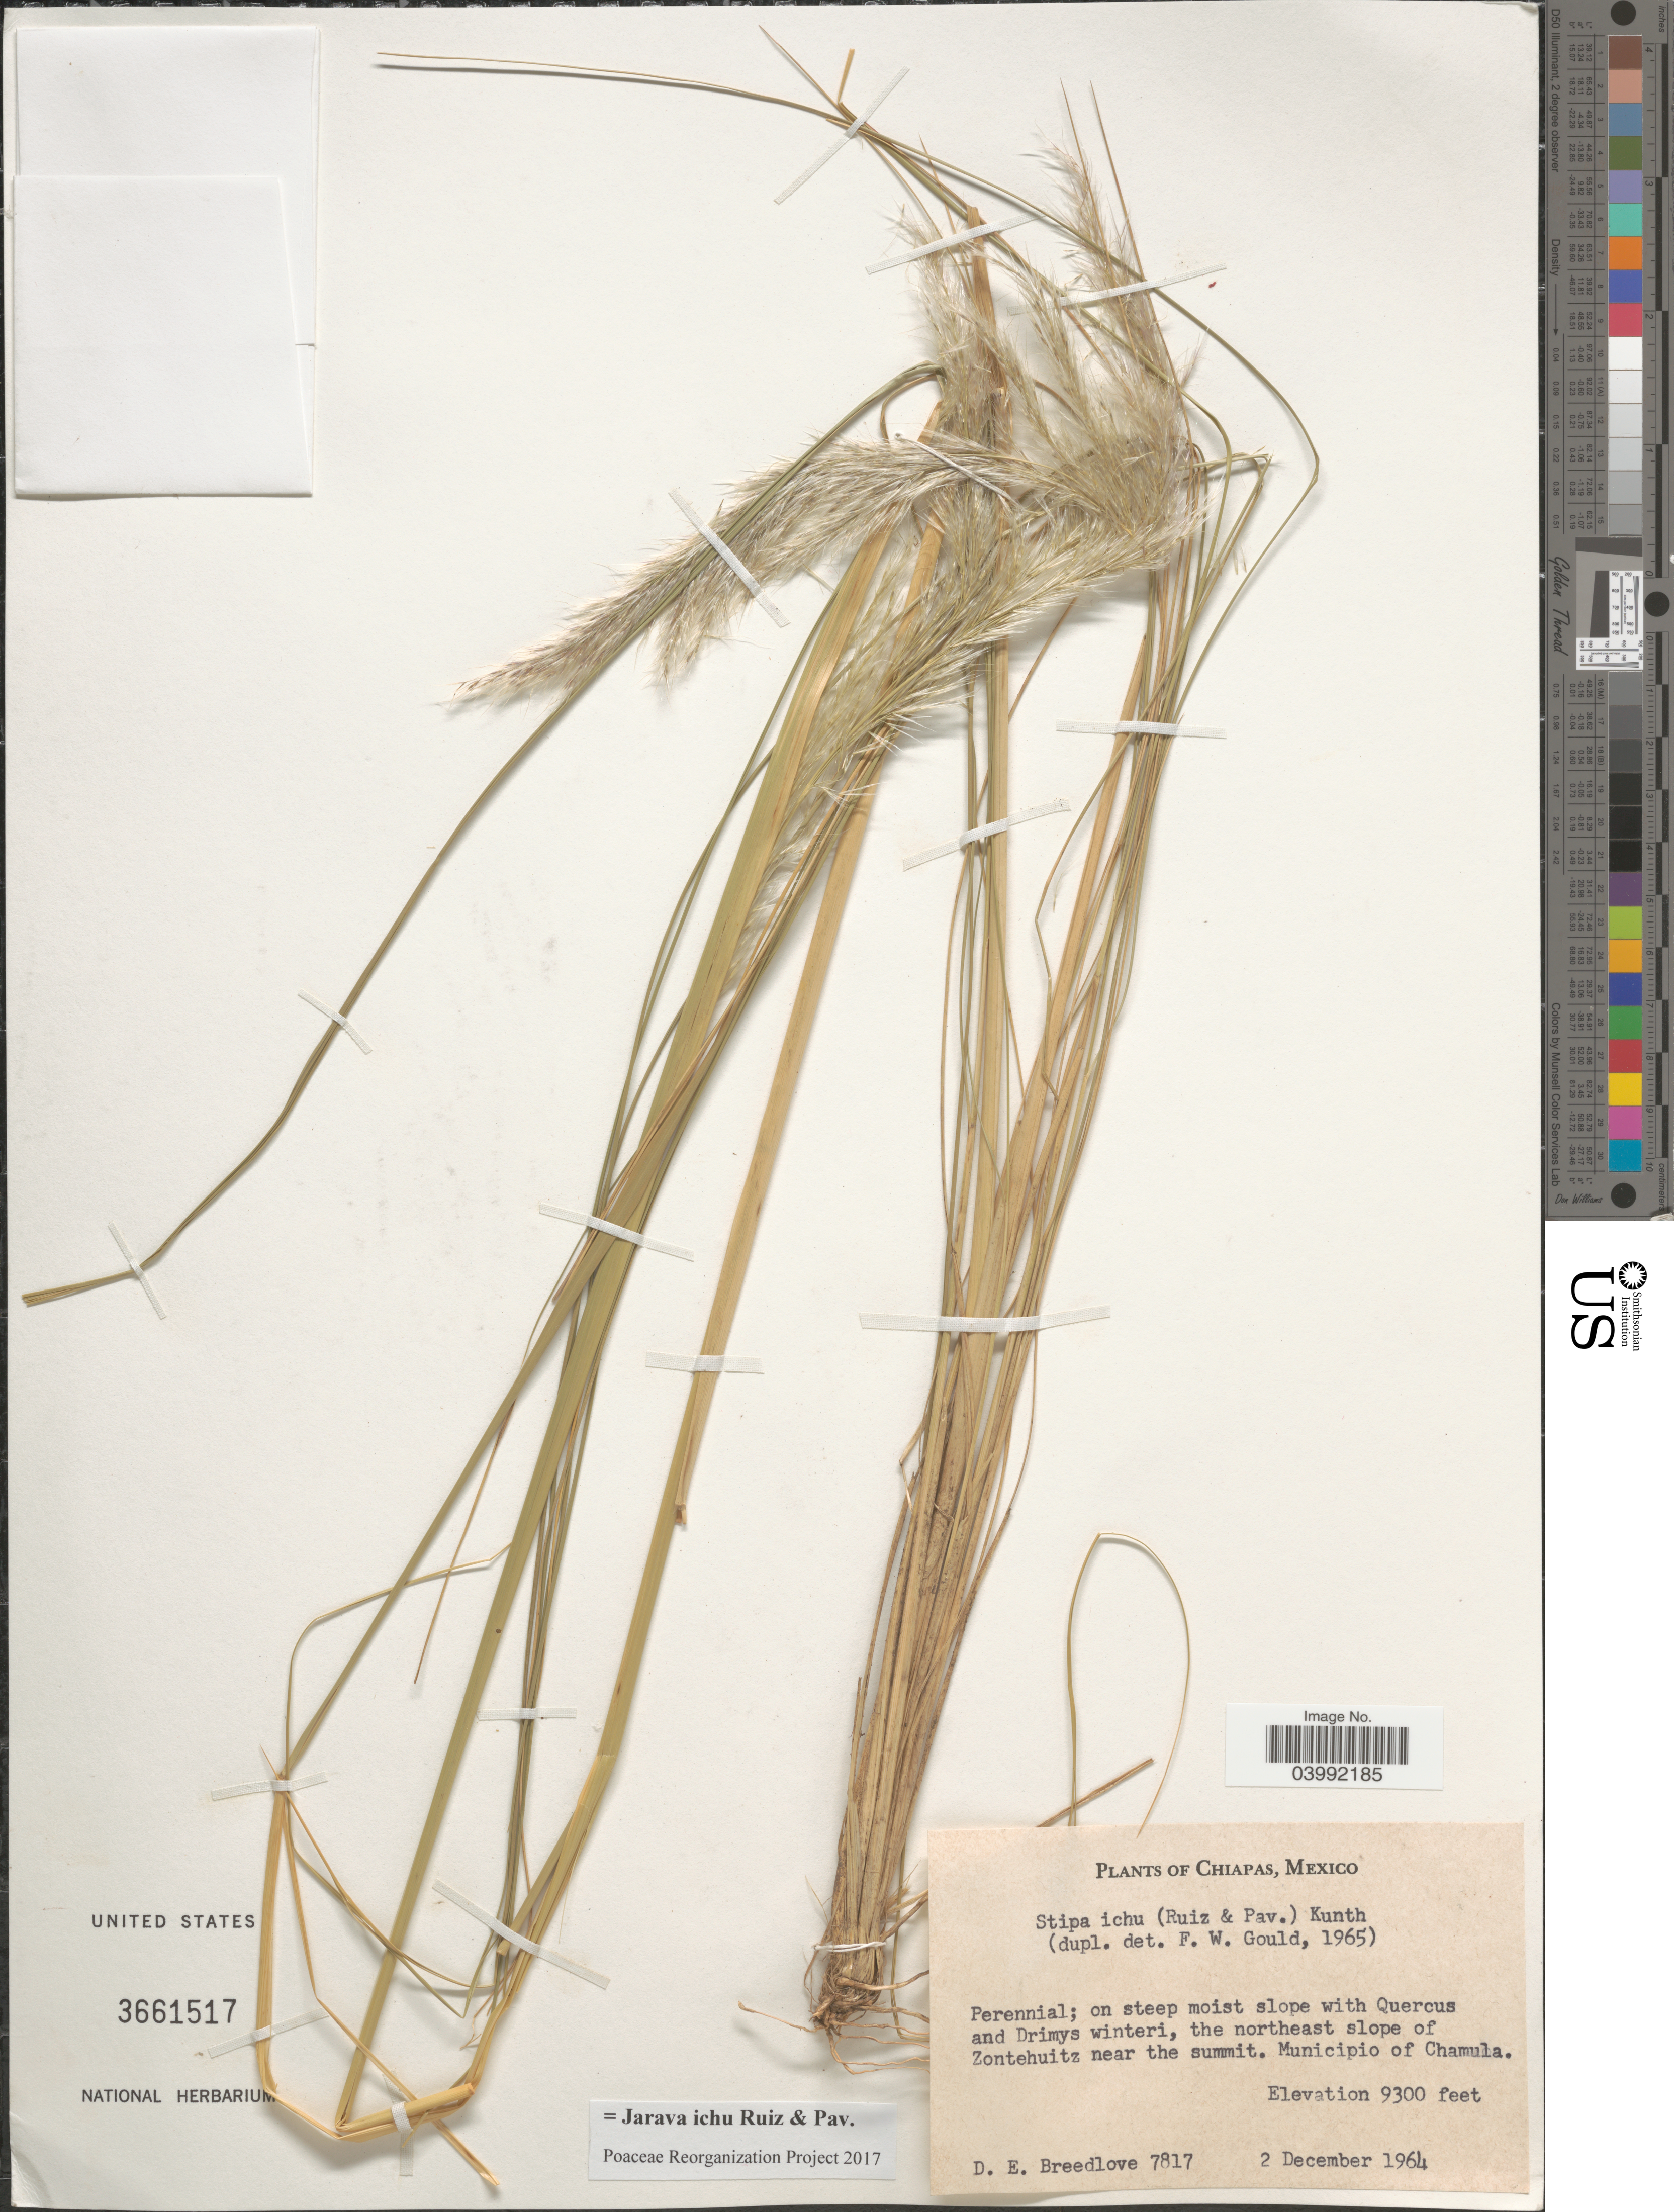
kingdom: Plantae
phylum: Tracheophyta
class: Liliopsida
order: Poales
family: Poaceae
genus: Jarava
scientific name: Jarava ichu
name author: Ruiz & Pav.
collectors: D. E. Breedlove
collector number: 7817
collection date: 1964-12-02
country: Mexico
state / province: Chiapas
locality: The northeast slope of Zontehuitz near the summit. Municipio of Chamula.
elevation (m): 2835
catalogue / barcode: US 3661517